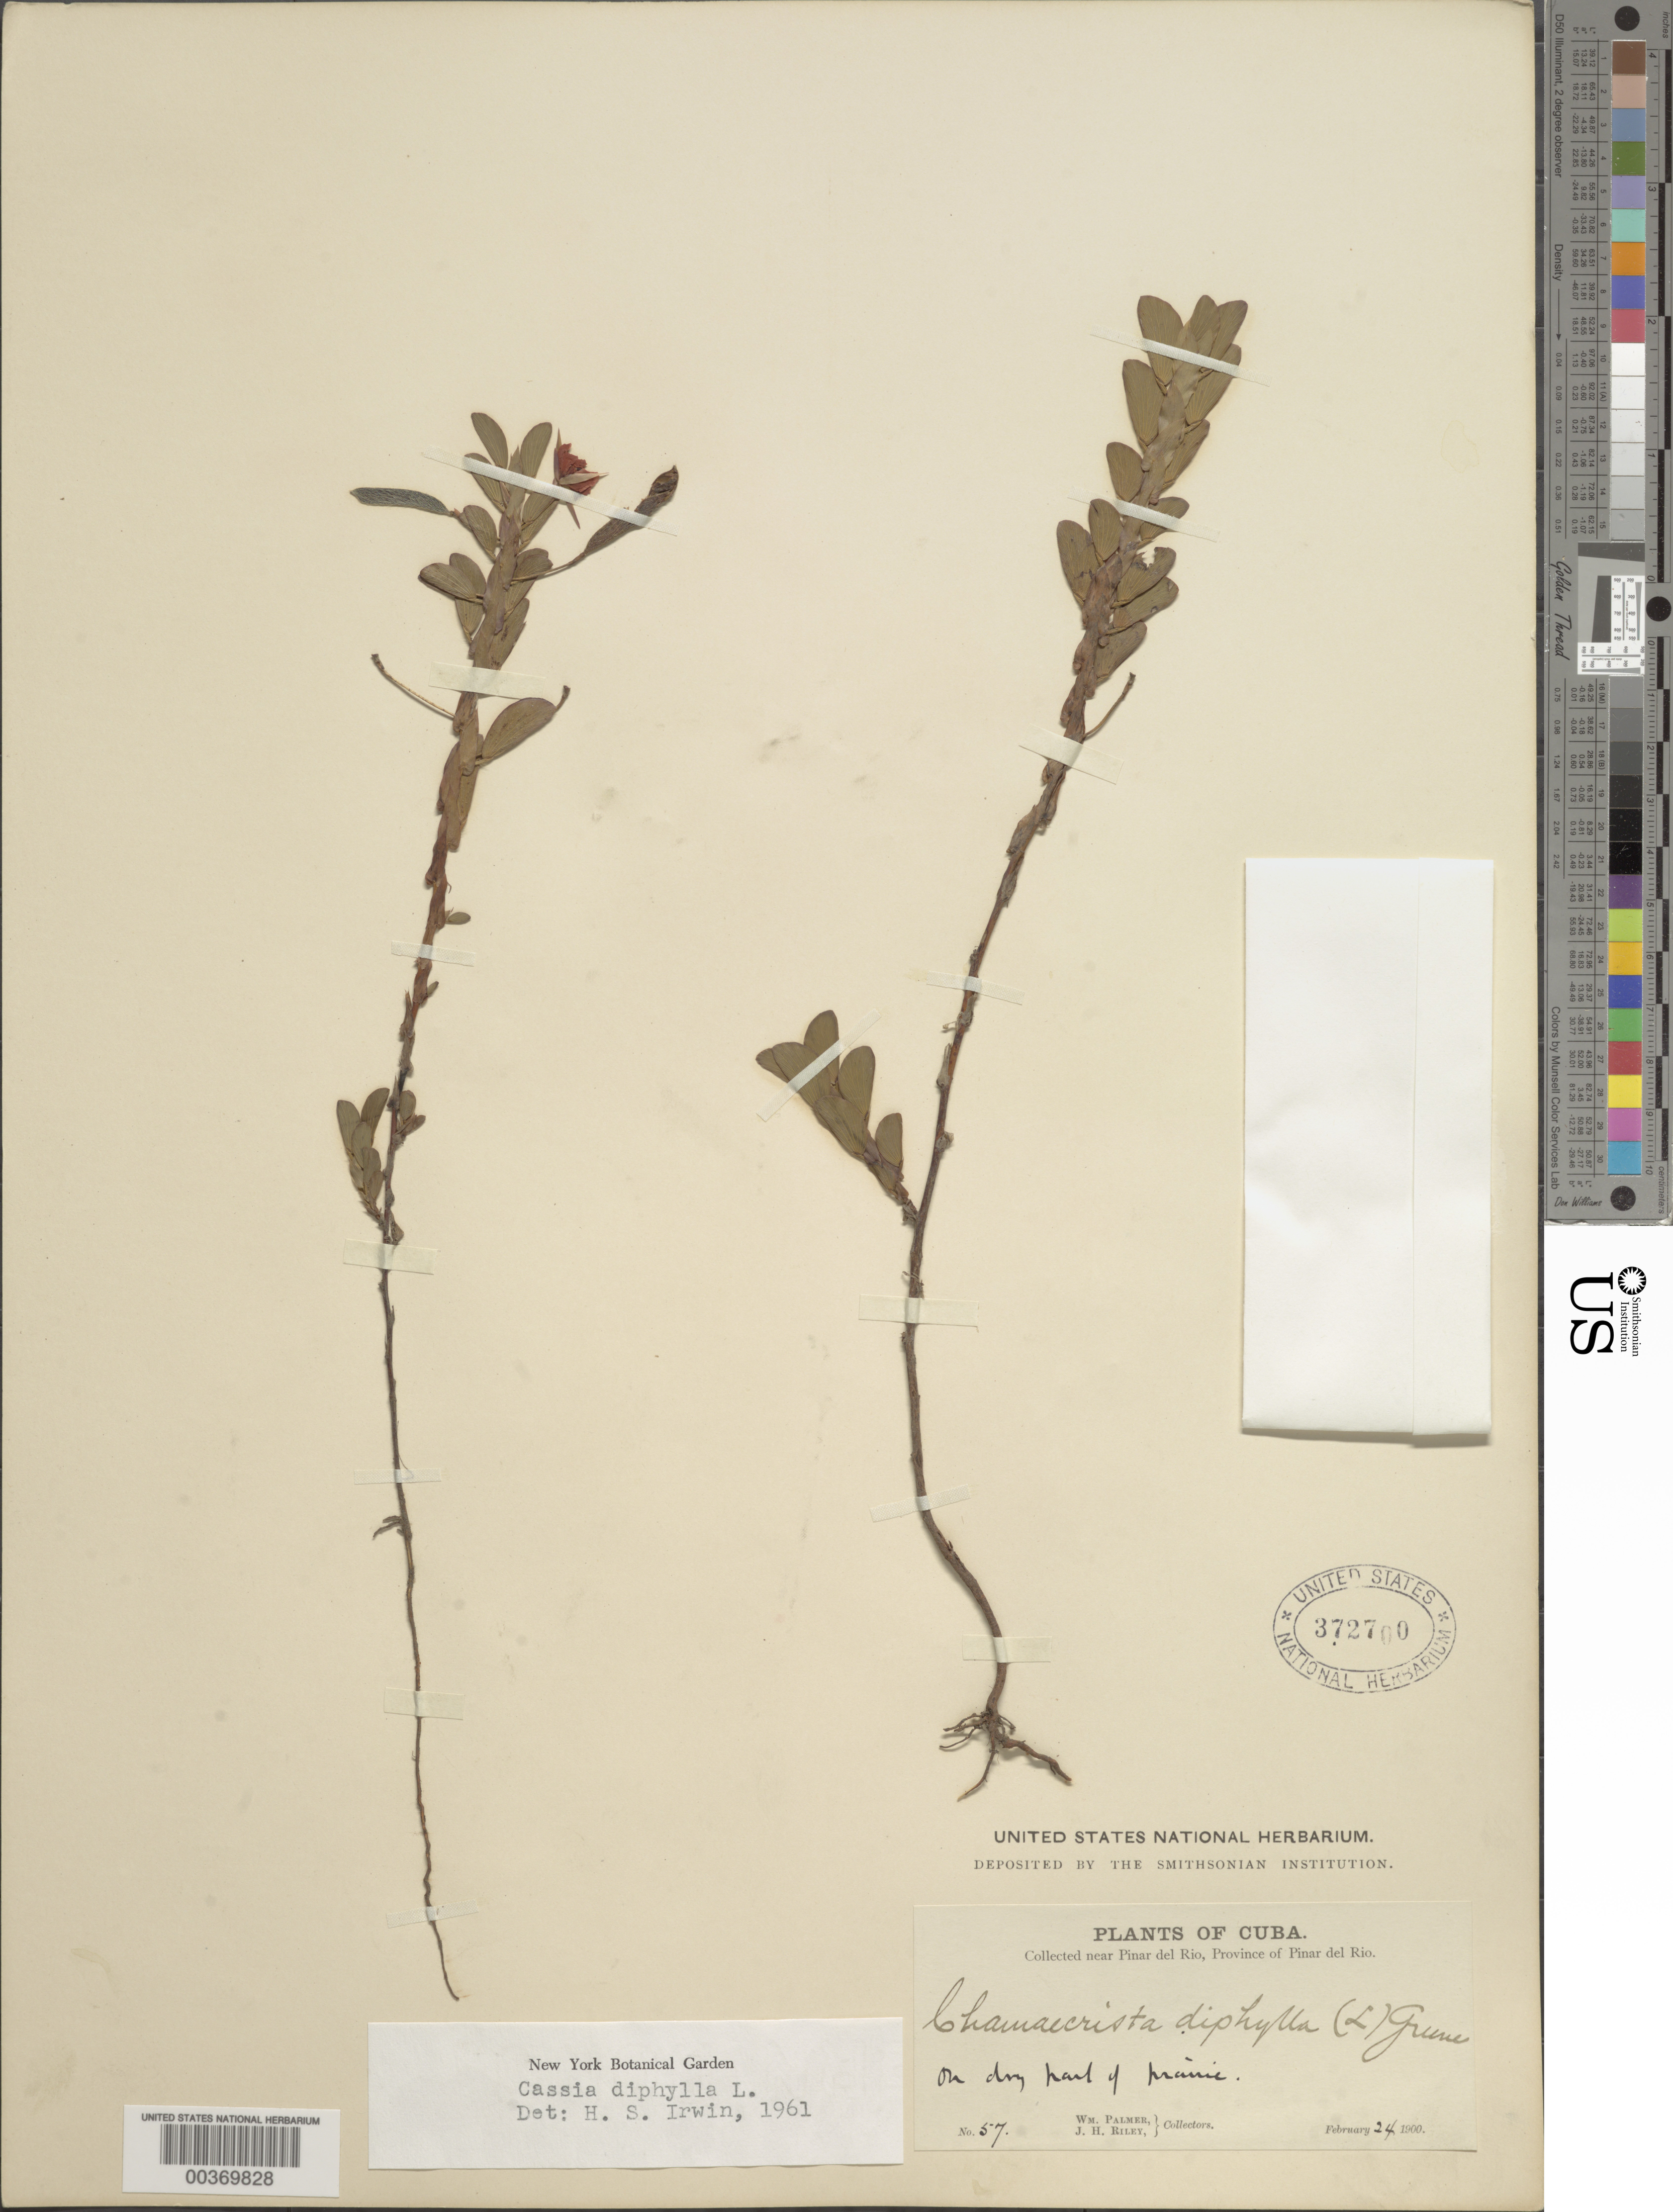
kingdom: Plantae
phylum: Tracheophyta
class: Magnoliopsida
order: Fabales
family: Fabaceae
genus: Chamaecrista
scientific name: Chamaecrista diphylla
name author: (L.) Greene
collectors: W. Palmer & J. H. Riley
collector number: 57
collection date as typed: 24 Feb 1900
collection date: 1900-02-24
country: Cuba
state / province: Pinar del Río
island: Greater Antilles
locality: Near pinar del rio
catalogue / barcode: US 372700